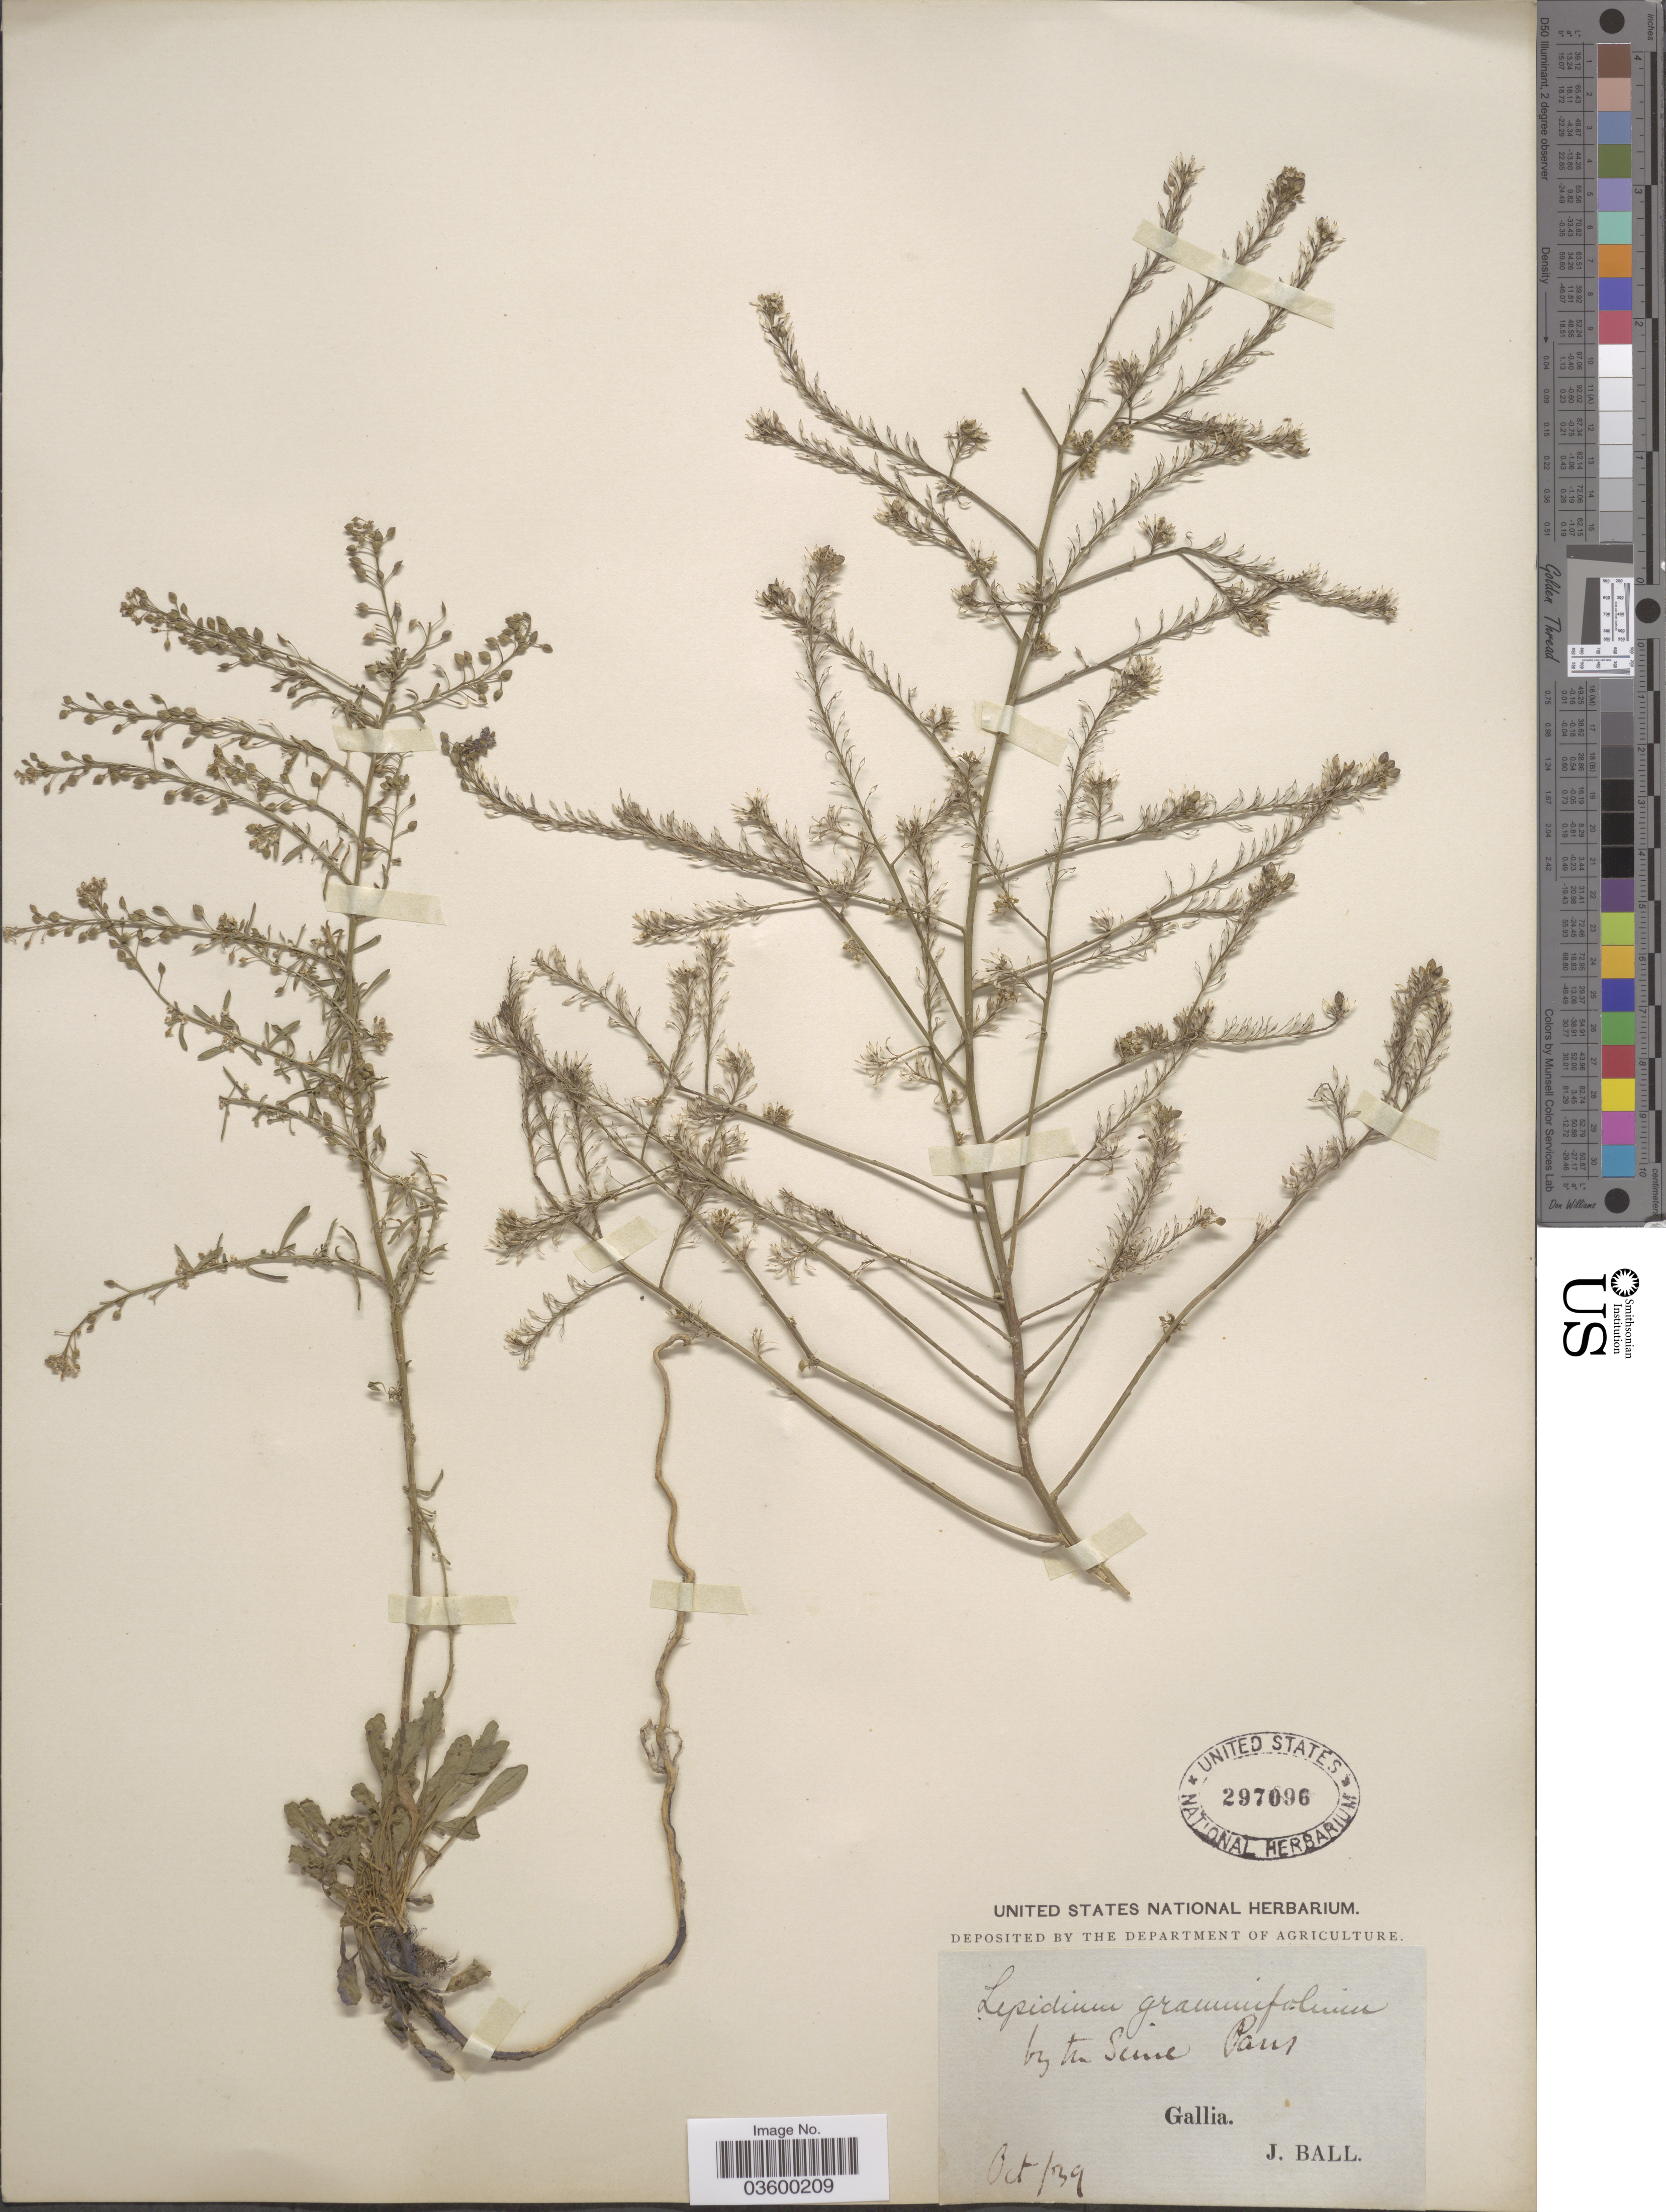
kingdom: Plantae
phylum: Tracheophyta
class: Magnoliopsida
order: Brassicales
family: Brassicaceae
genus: Lepidium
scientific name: Lepidium graminifolium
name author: L.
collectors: J. Ball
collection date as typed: Transcribed d/m/y: /10/39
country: France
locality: By the Seine Paris. Gallia.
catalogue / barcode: US 297096